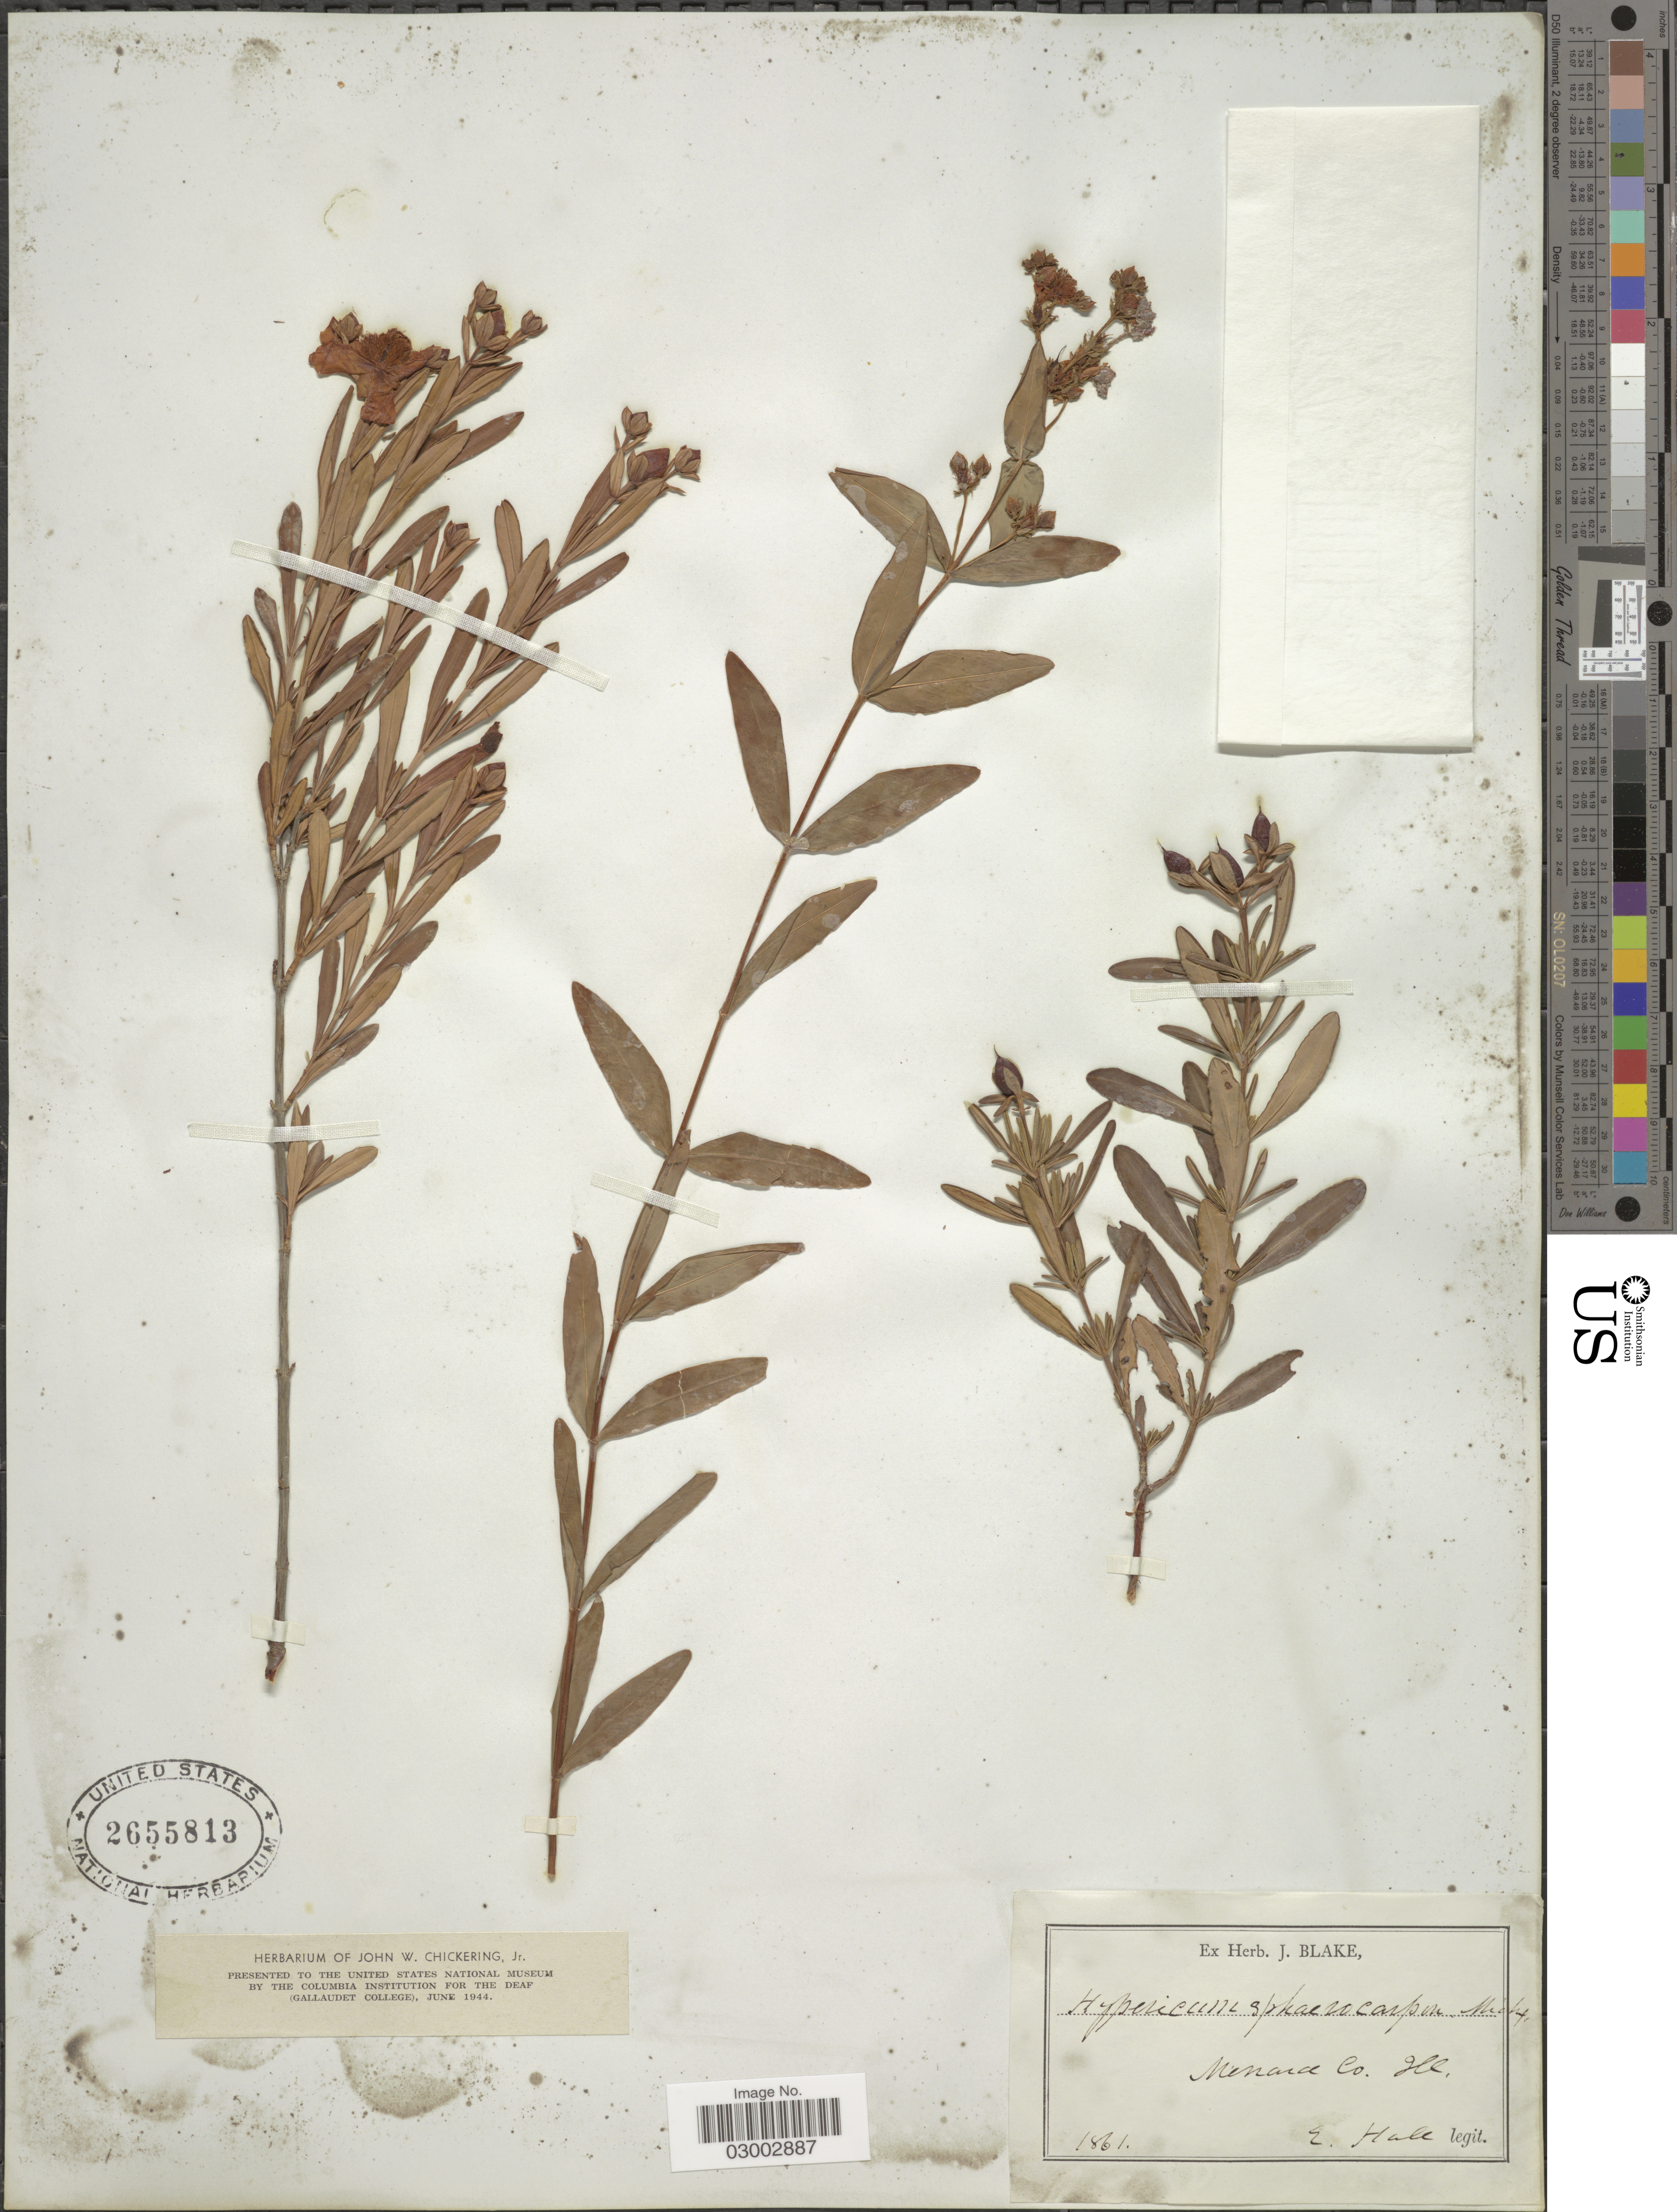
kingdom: Plantae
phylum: Tracheophyta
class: Magnoliopsida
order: Malpighiales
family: Hypericaceae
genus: Hypericum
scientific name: Hypericum sphaerocarpum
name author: Michx.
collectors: E. K. Hale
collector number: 1861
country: United States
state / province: Illinois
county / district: Menard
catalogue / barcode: US 2655813